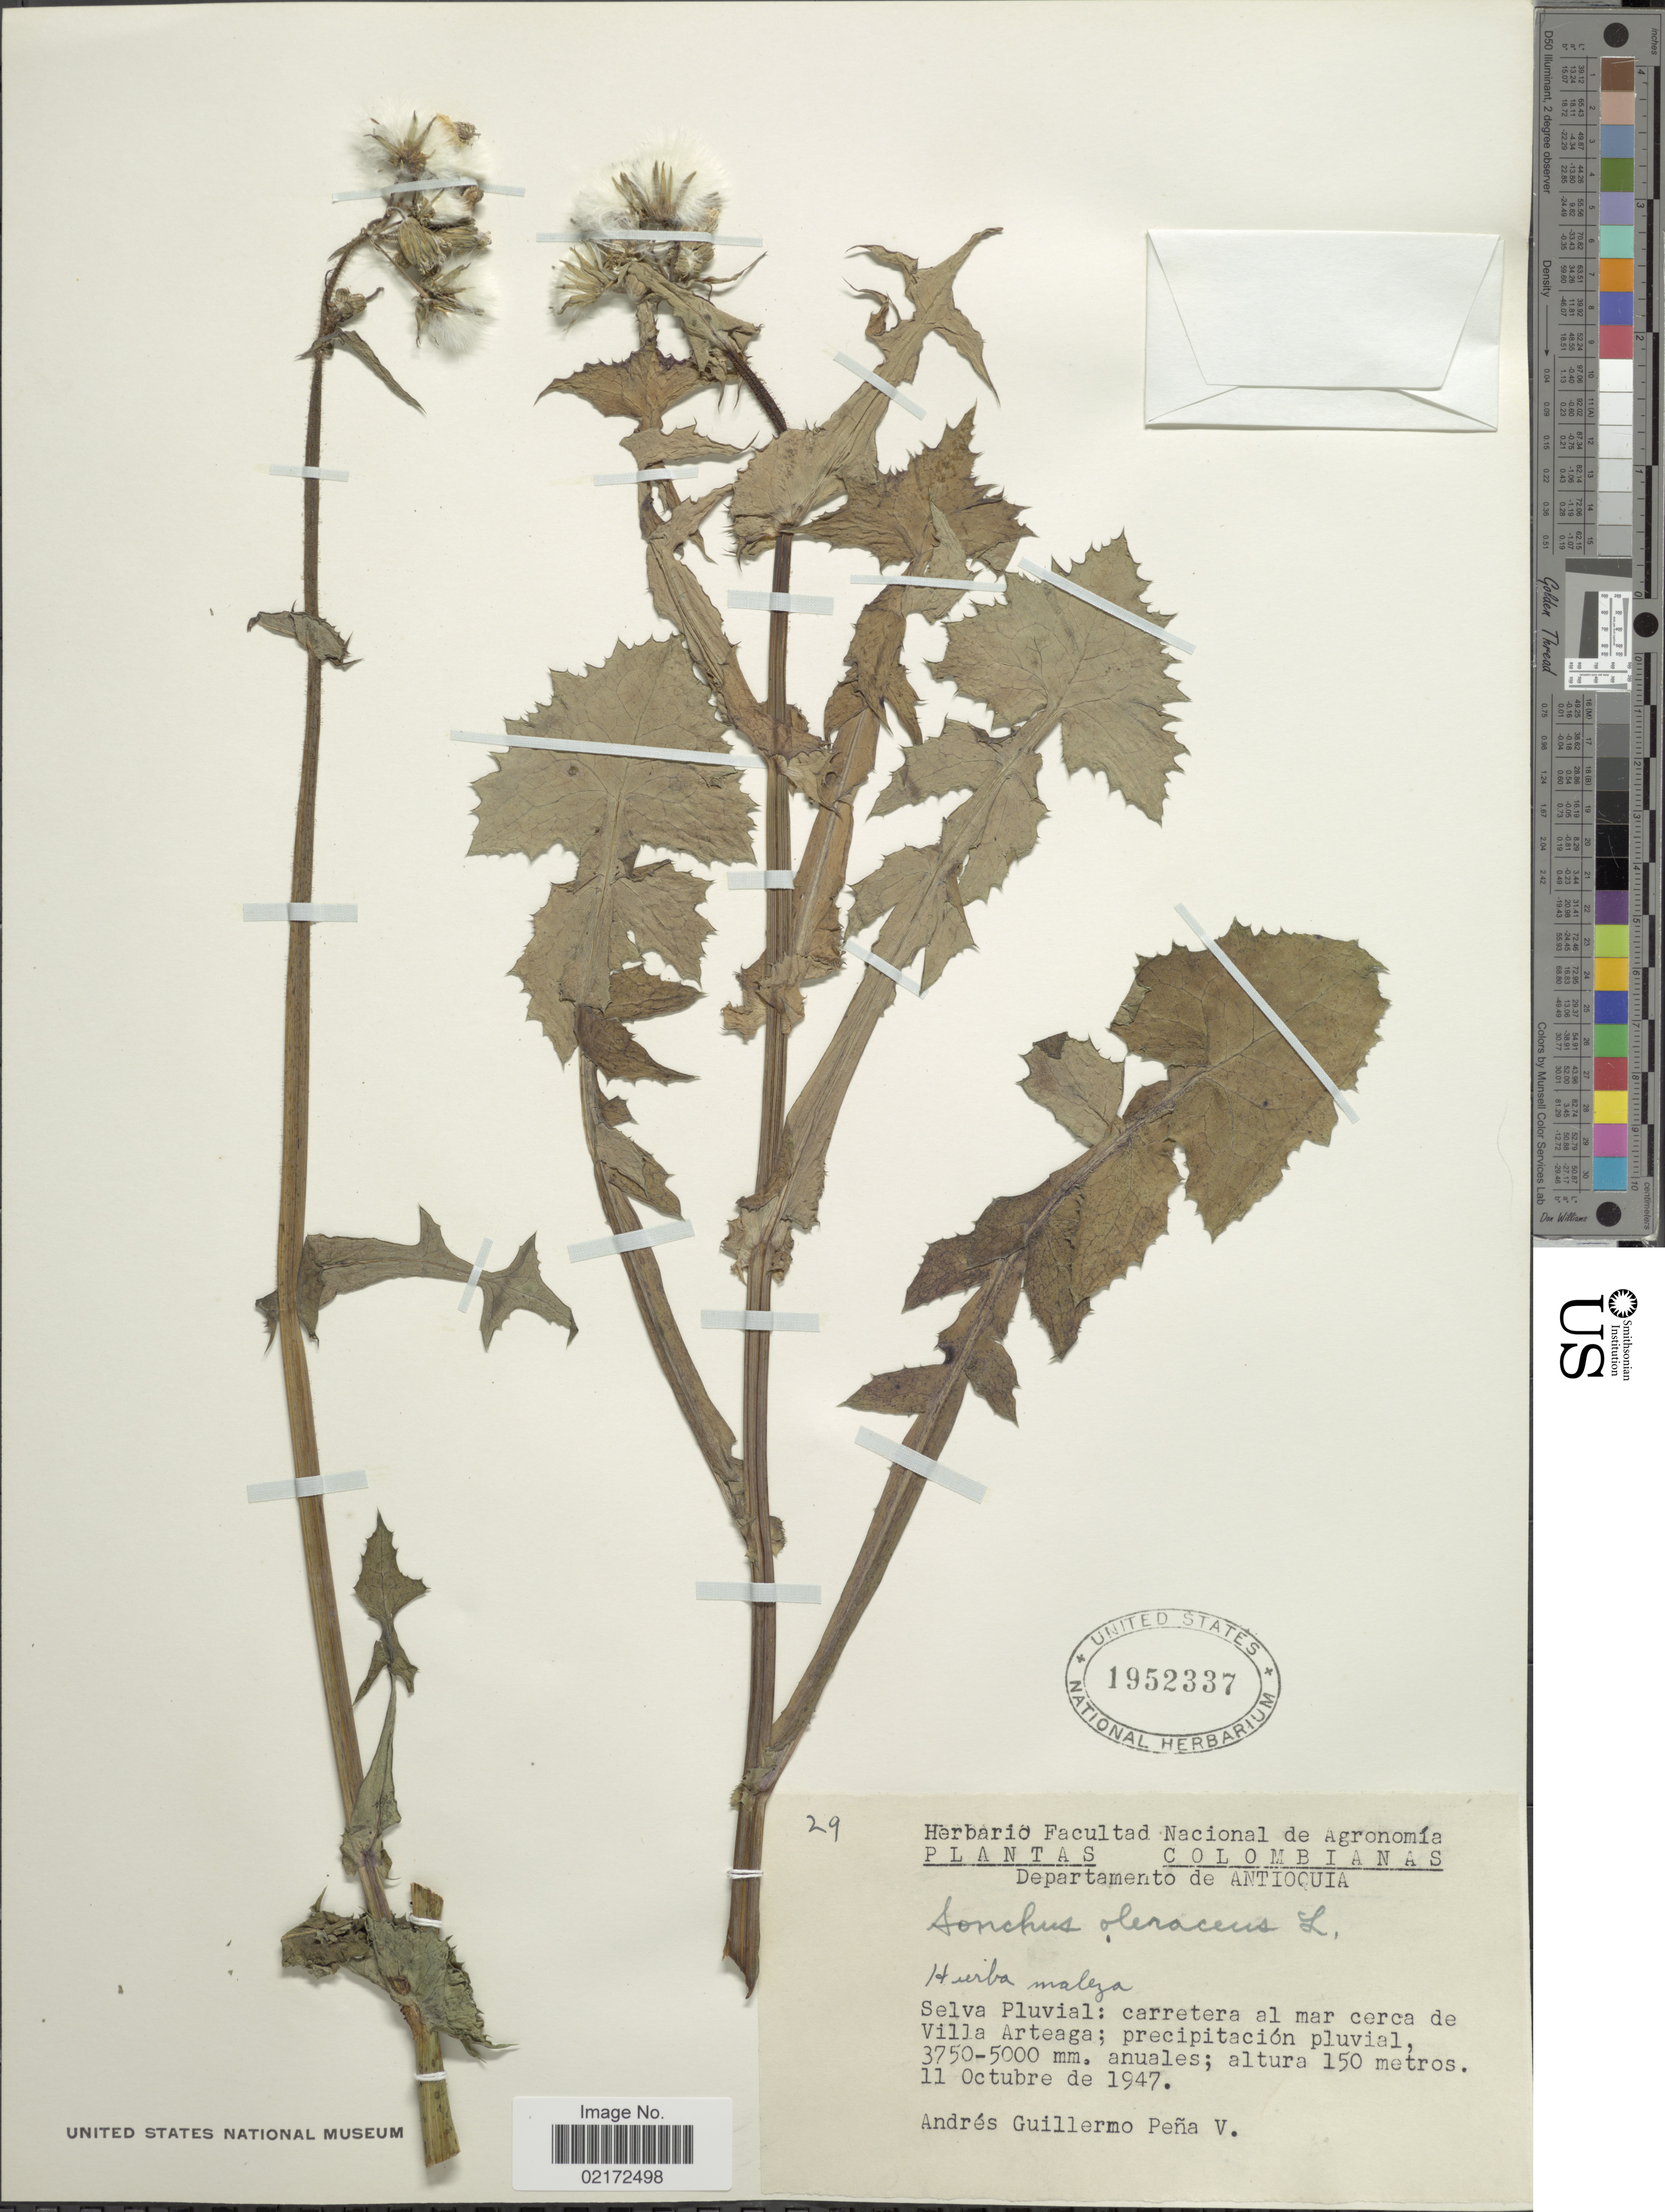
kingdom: Plantae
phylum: Tracheophyta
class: Magnoliopsida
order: Asterales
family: Asteraceae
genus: Sonchus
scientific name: Sonchus oleraceus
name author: L.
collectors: A. G. Pena V.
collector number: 29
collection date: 1947-10-11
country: Colombia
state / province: Antioquia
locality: Departamento de Antioquia. Selva Pluvial: carretera al mar cerca de Villa Arteaga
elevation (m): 3750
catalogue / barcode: US 1952337